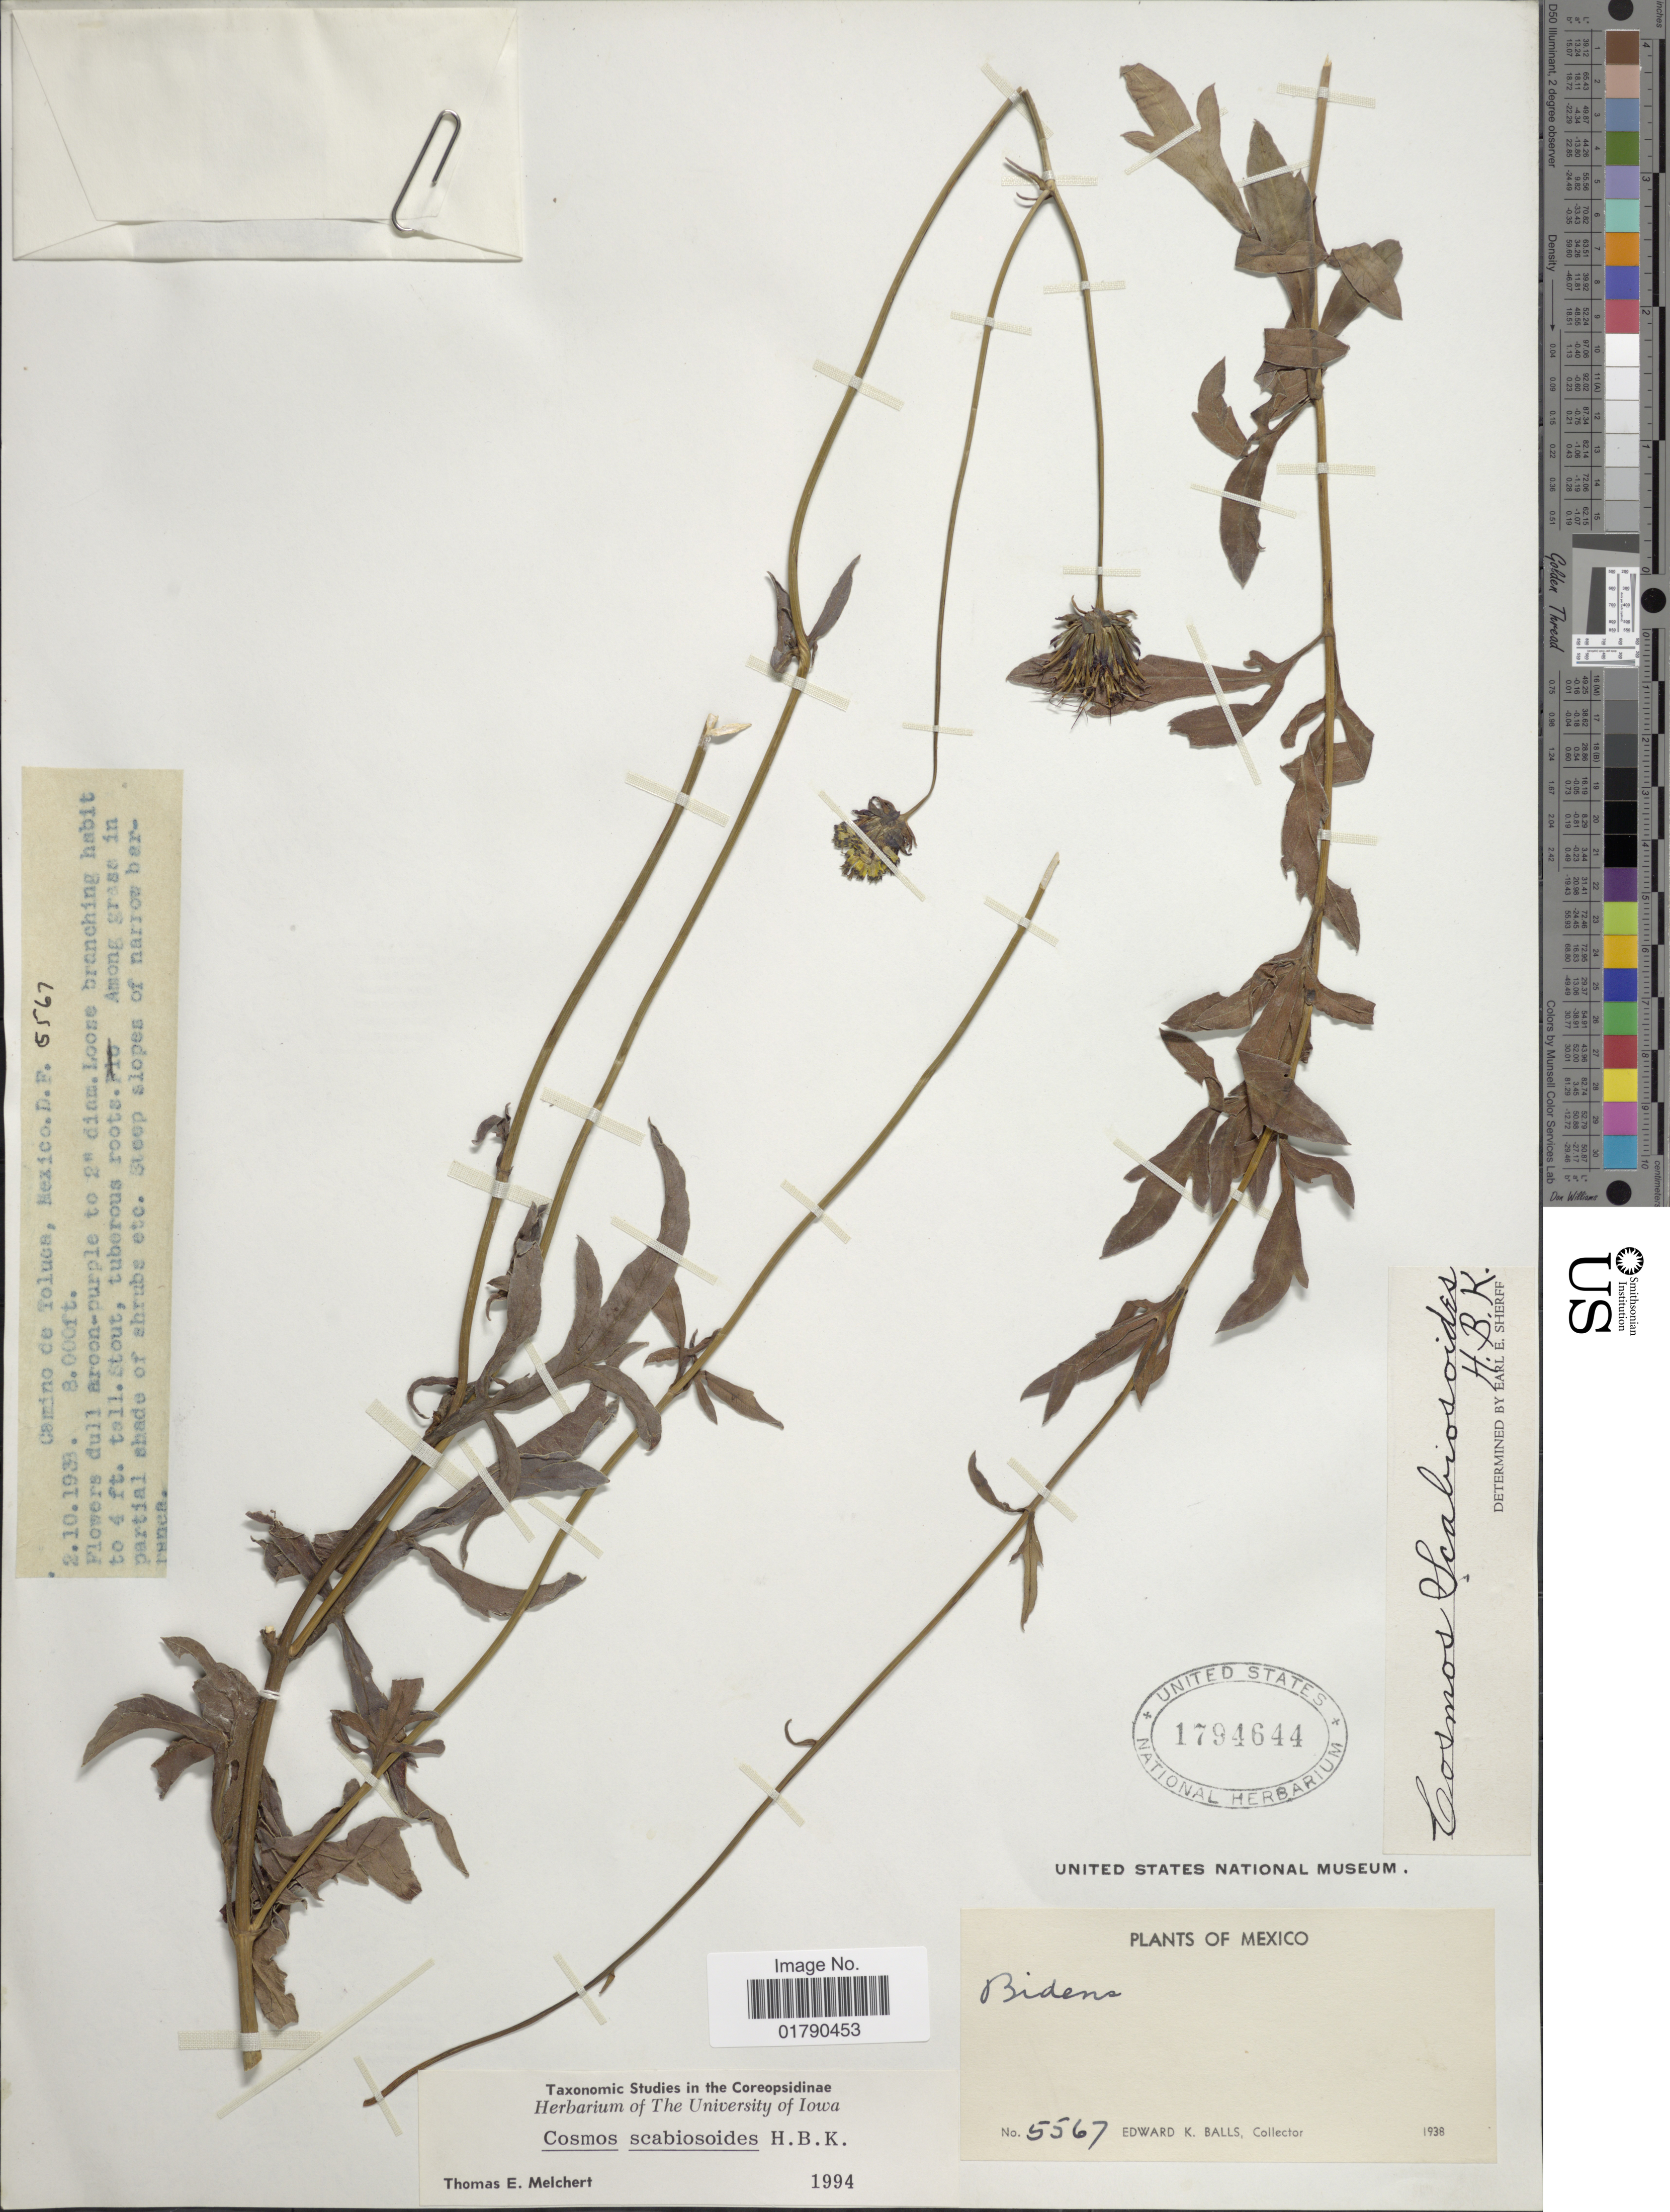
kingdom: Plantae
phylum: Tracheophyta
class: Magnoliopsida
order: Asterales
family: Asteraceae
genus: Cosmos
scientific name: Cosmos scabiosoides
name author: Kunth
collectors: E. K. Balls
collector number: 5567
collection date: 1938-10-02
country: Mexico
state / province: Distrito Federal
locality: Camino de Toluca, D. F.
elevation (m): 2438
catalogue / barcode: US 1794644